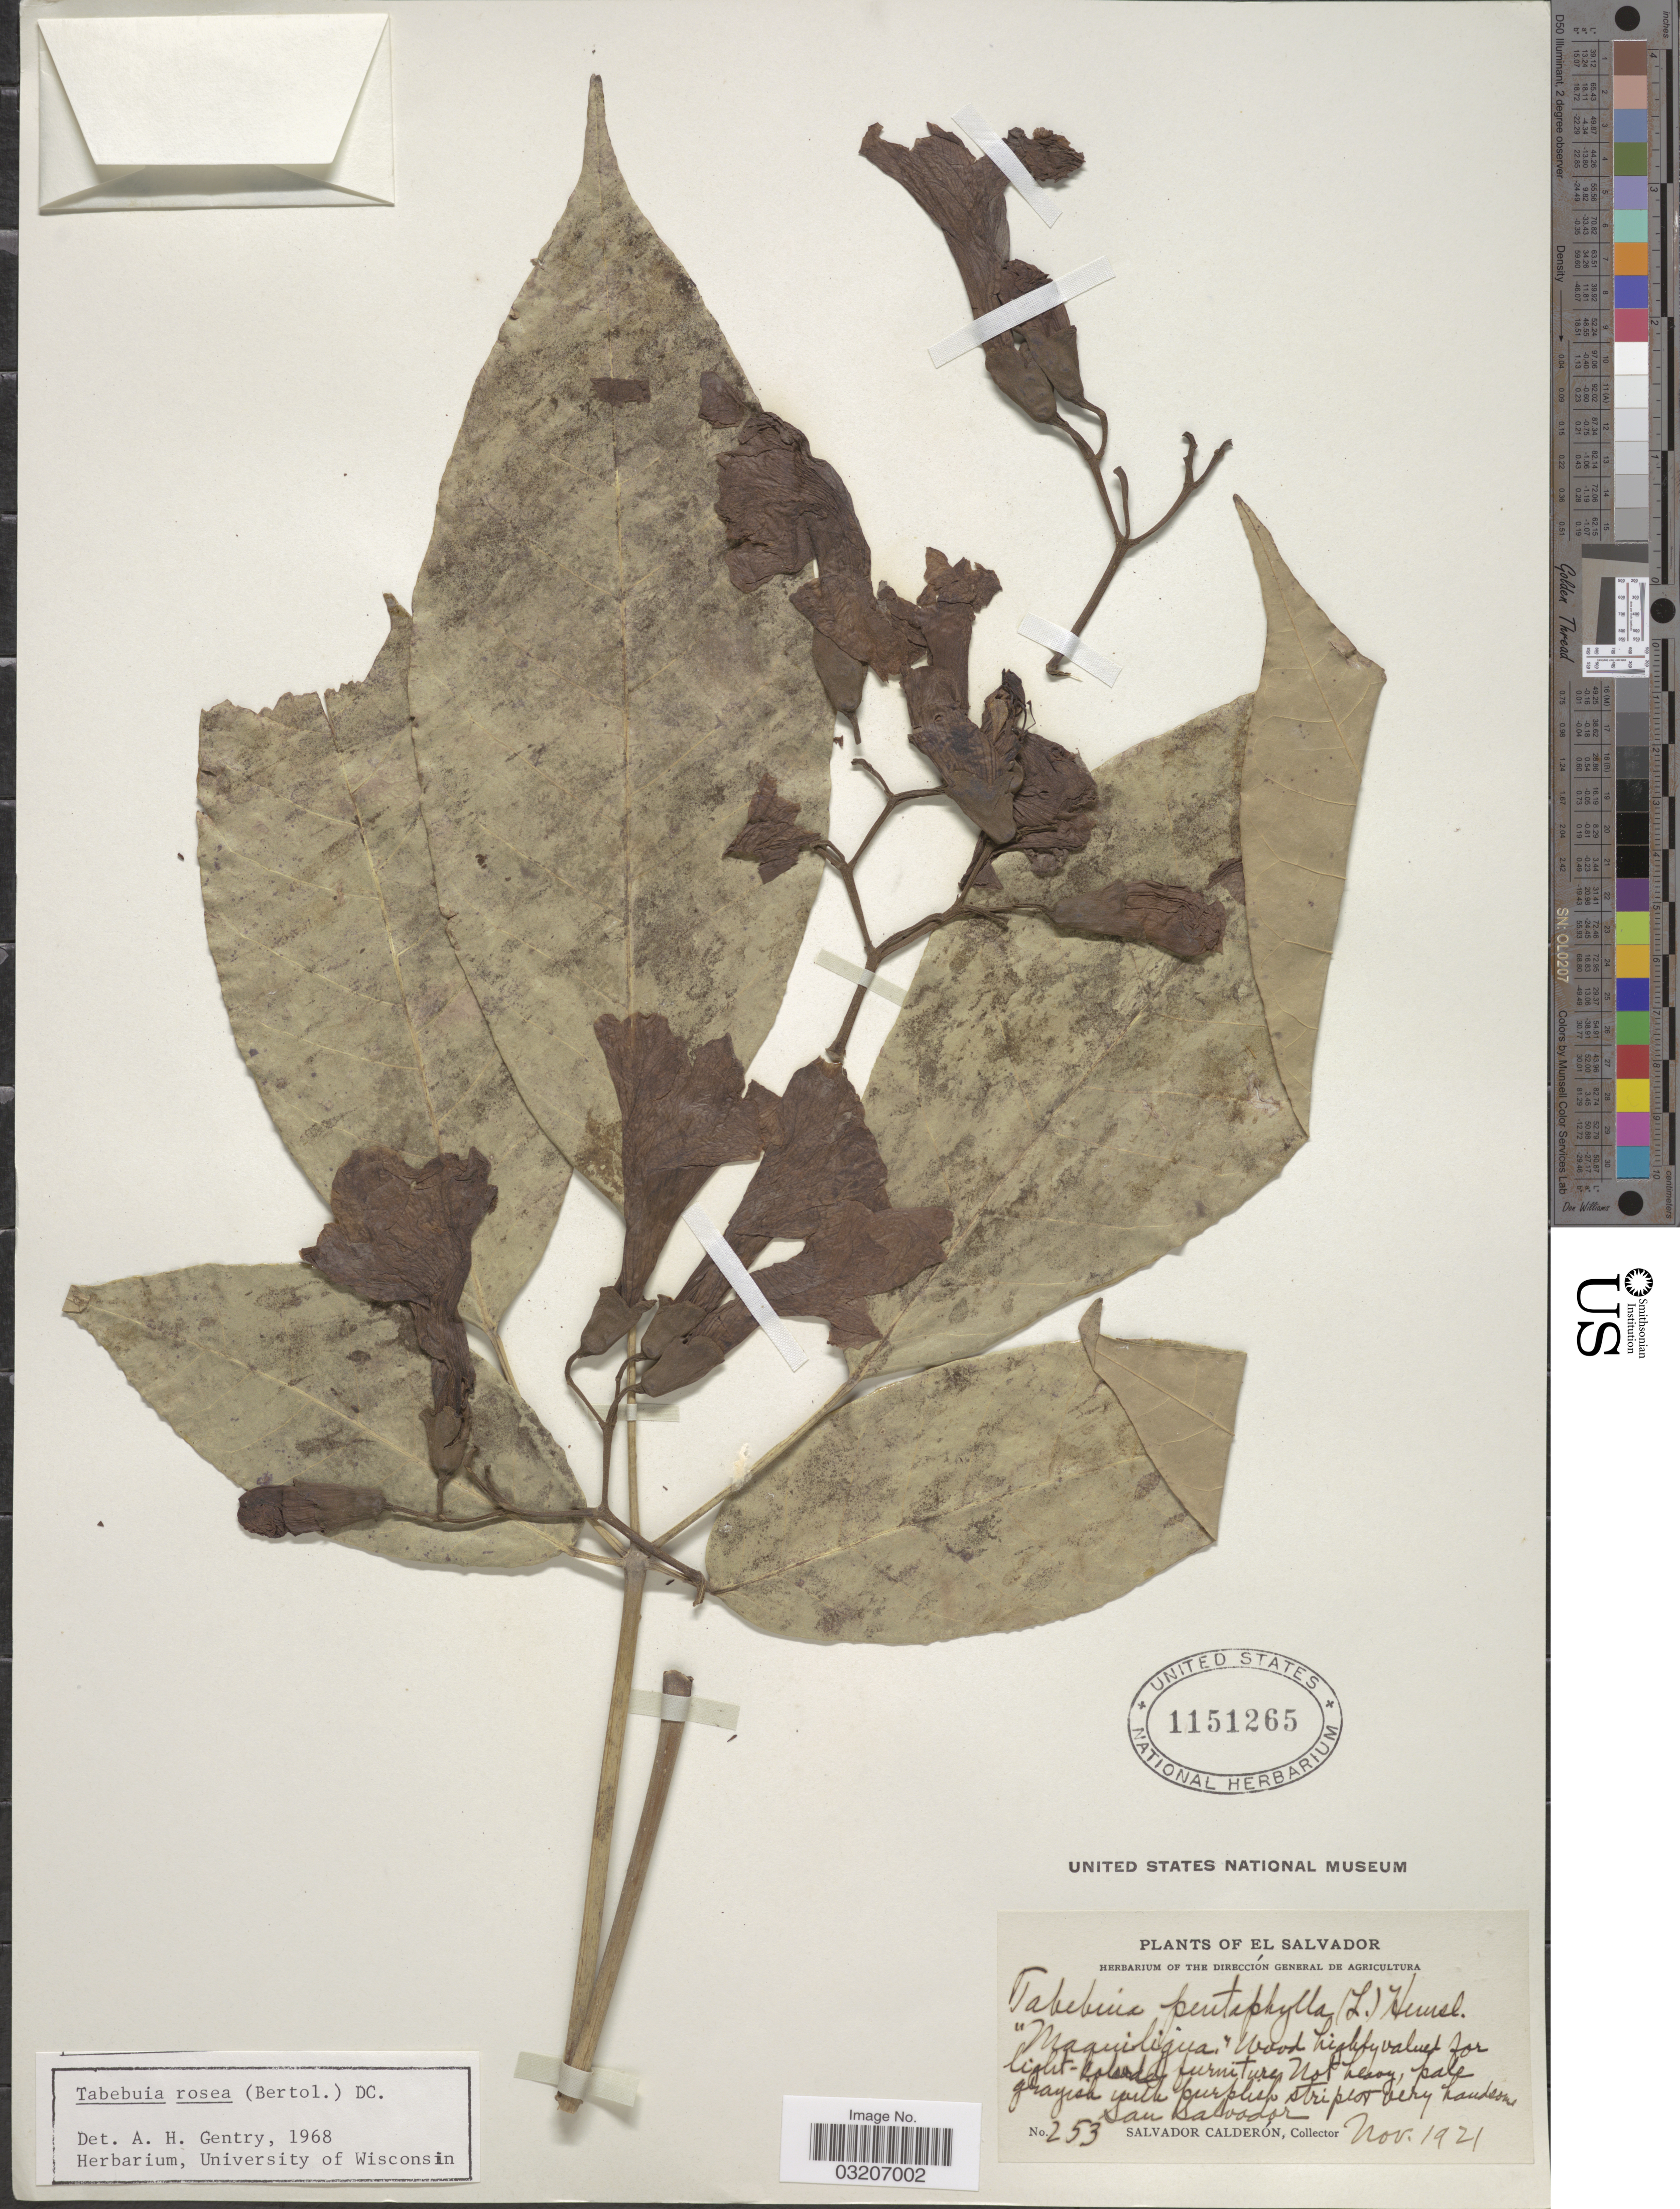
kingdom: Plantae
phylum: Tracheophyta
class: Magnoliopsida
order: Lamiales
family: Bignoniaceae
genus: Tabebuia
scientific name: Tabebuia rosea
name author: (Bertol.) DC.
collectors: S. Calderón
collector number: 253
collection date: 1921-11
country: El Salvador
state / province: San Salvador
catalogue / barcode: US 1151265